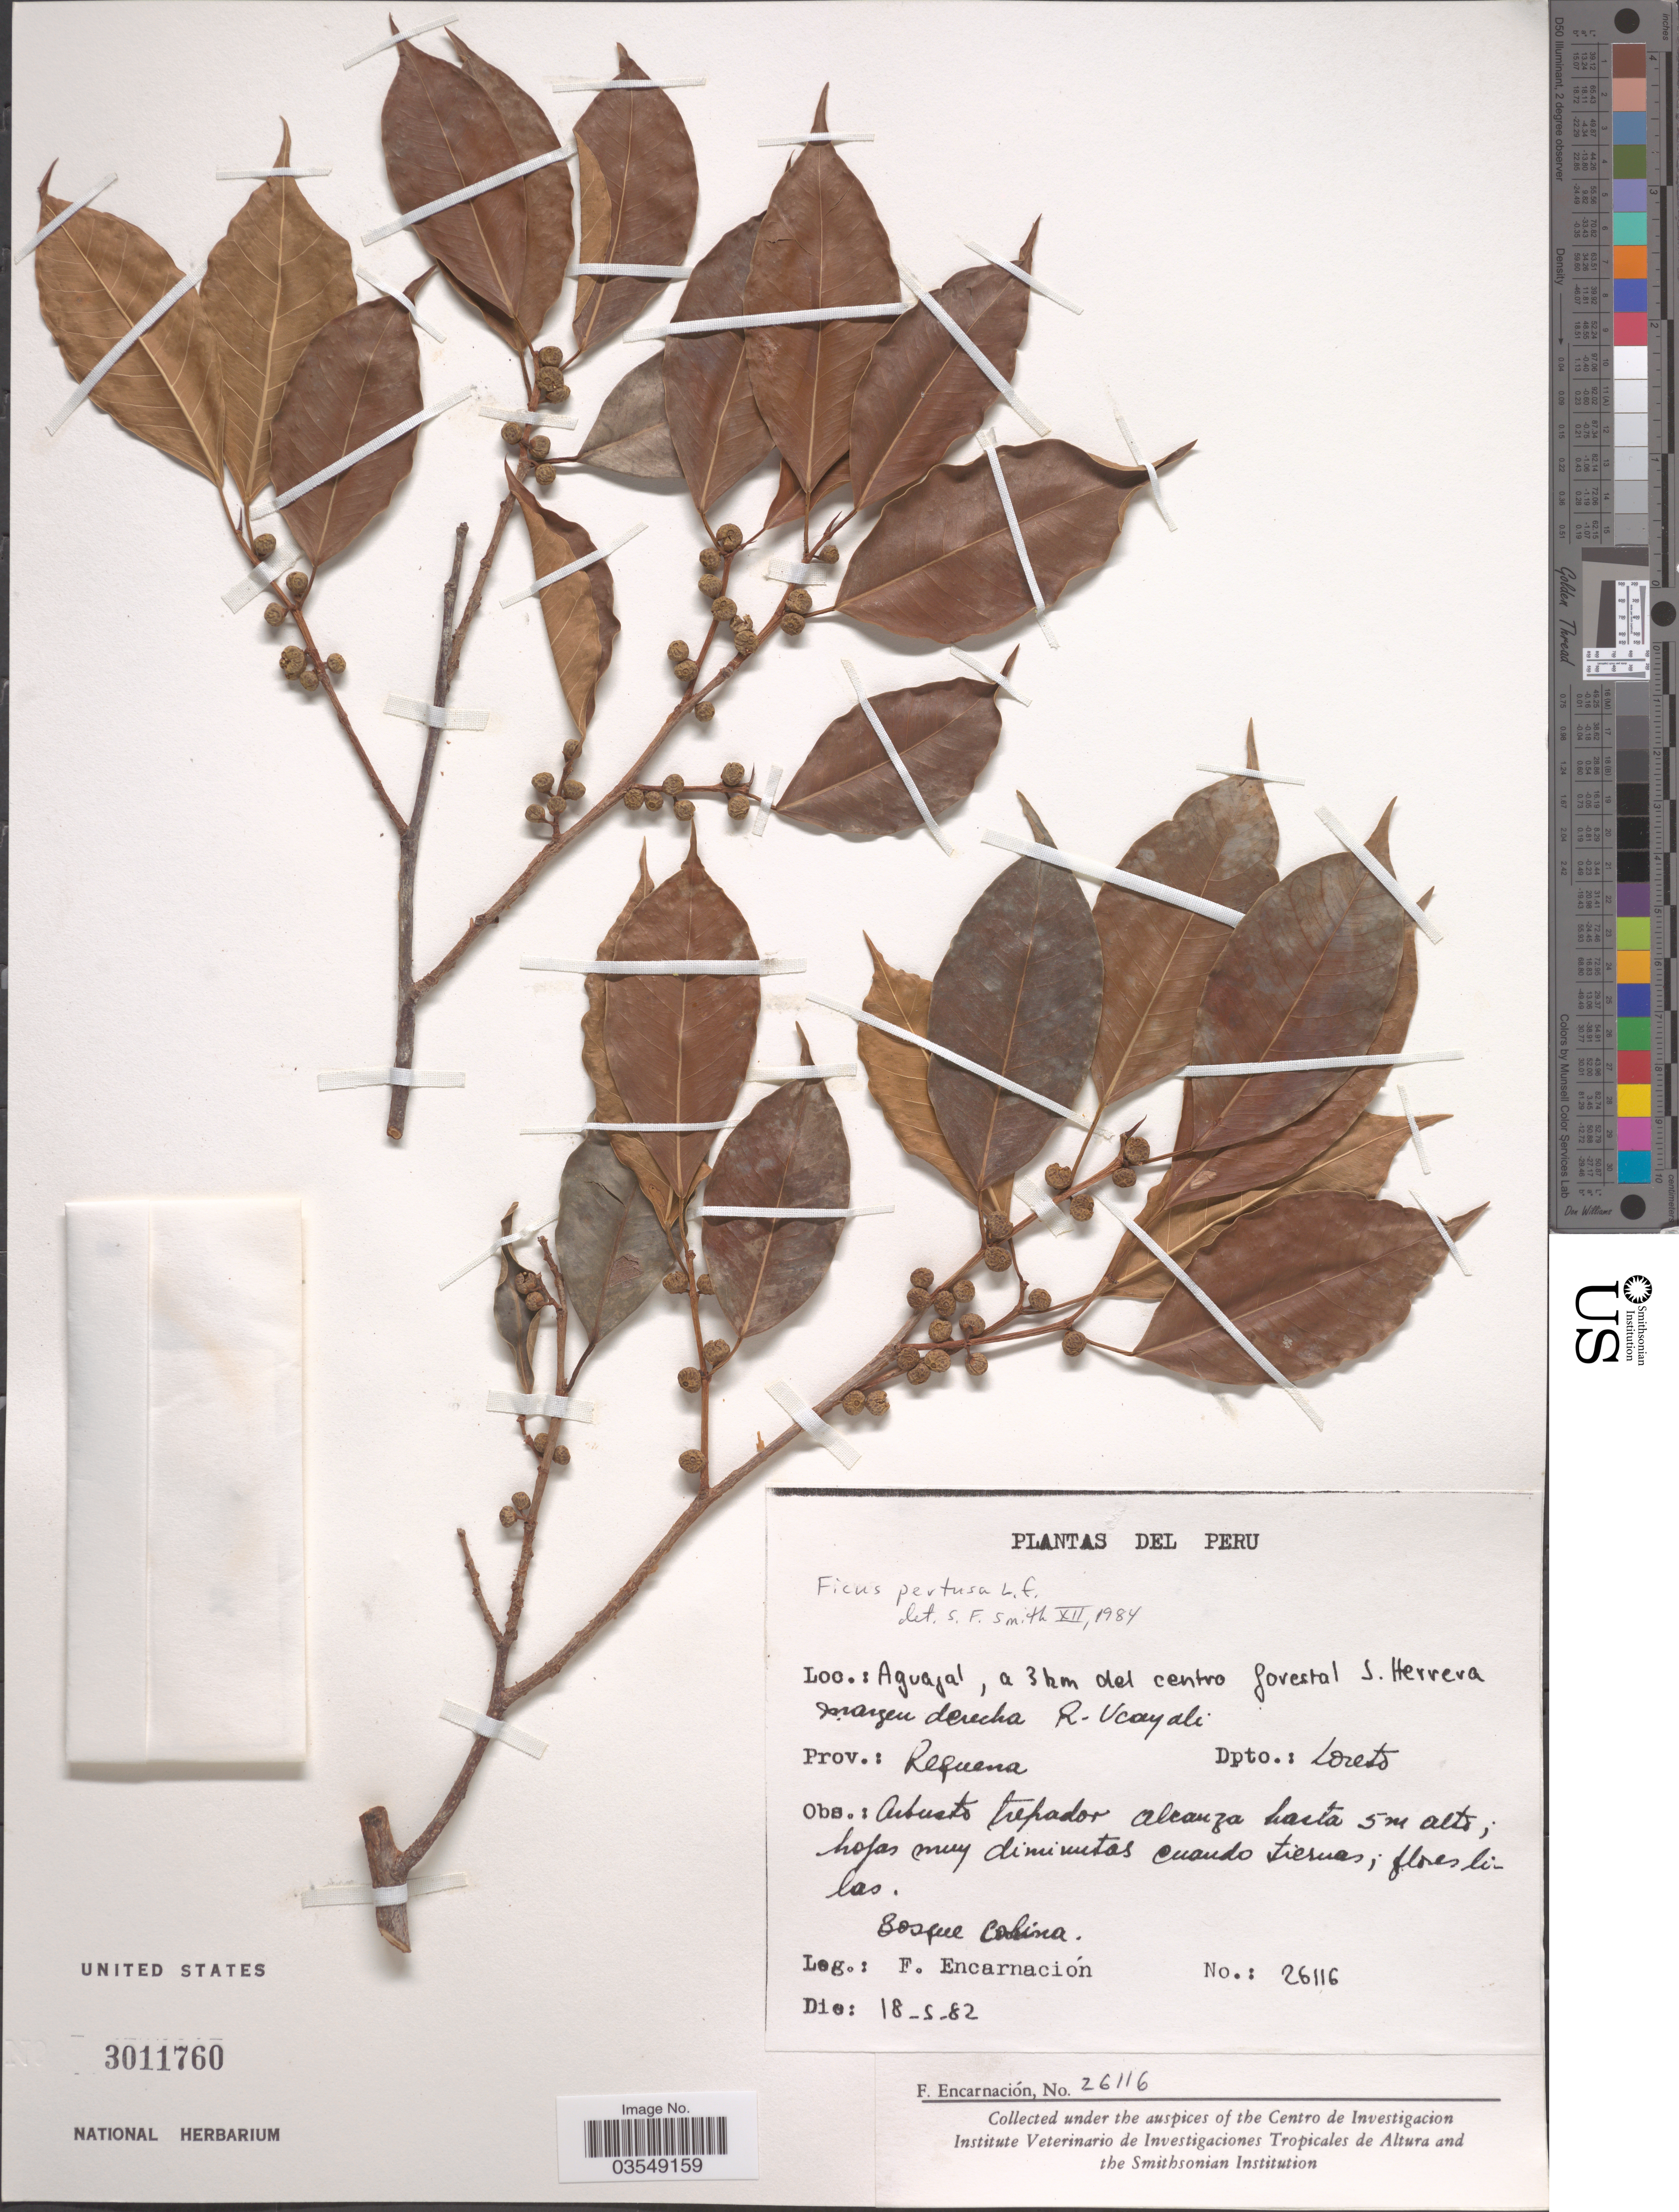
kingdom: Plantae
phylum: Tracheophyta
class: Magnoliopsida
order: Rosales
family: Moraceae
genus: Ficus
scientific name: Ficus pertusa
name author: L. f.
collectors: F. Encarnación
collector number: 26116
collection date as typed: Transcribed d/m/y: 18/5/82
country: Peru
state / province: Loreto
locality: Aguajal, a 3 km del centro forestal S. Herrera margen derecha R. Ucayali. Prov.: Reguena, Dpto.: Loreto. Bosque Colina.*?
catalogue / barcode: US 3011760